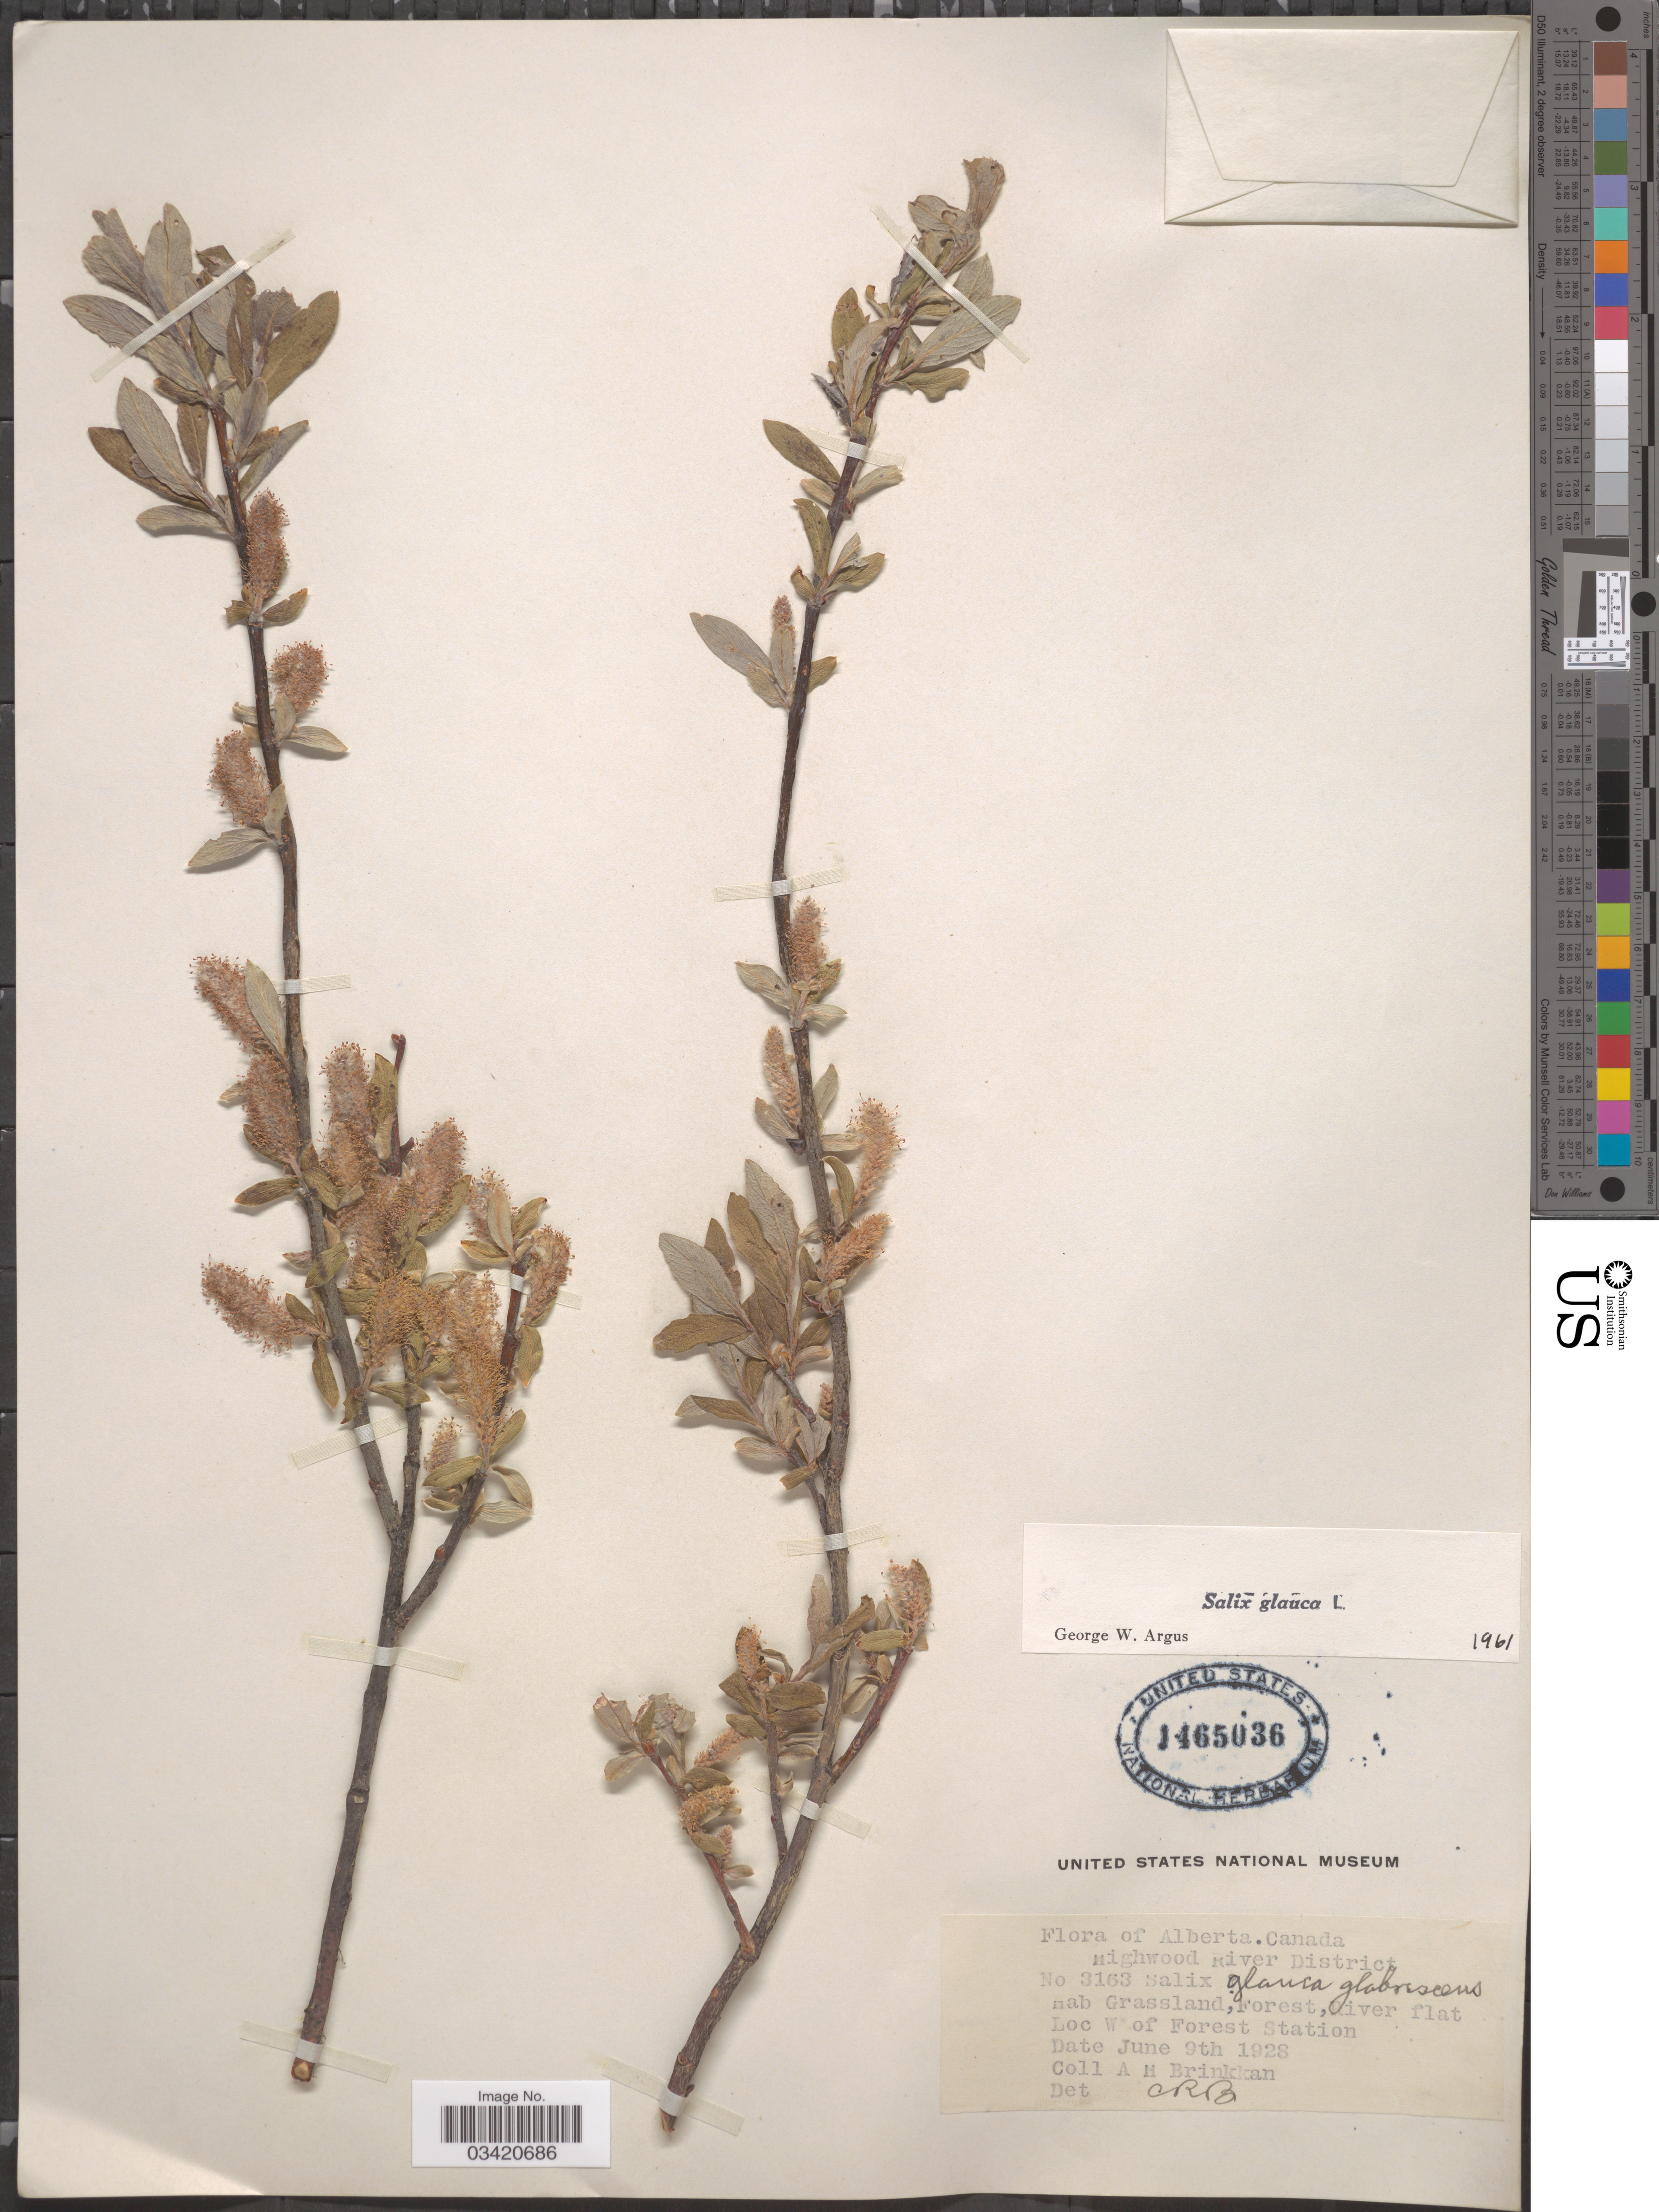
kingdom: Plantae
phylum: Tracheophyta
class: Magnoliopsida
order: Malpighiales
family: Salicaceae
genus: Salix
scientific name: Salix glauca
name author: L.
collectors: A. Brinkman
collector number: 3163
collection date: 1928-06-09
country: Canada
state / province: Alberta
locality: Highwood River District. W of Forest Station.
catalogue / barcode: US 1465036